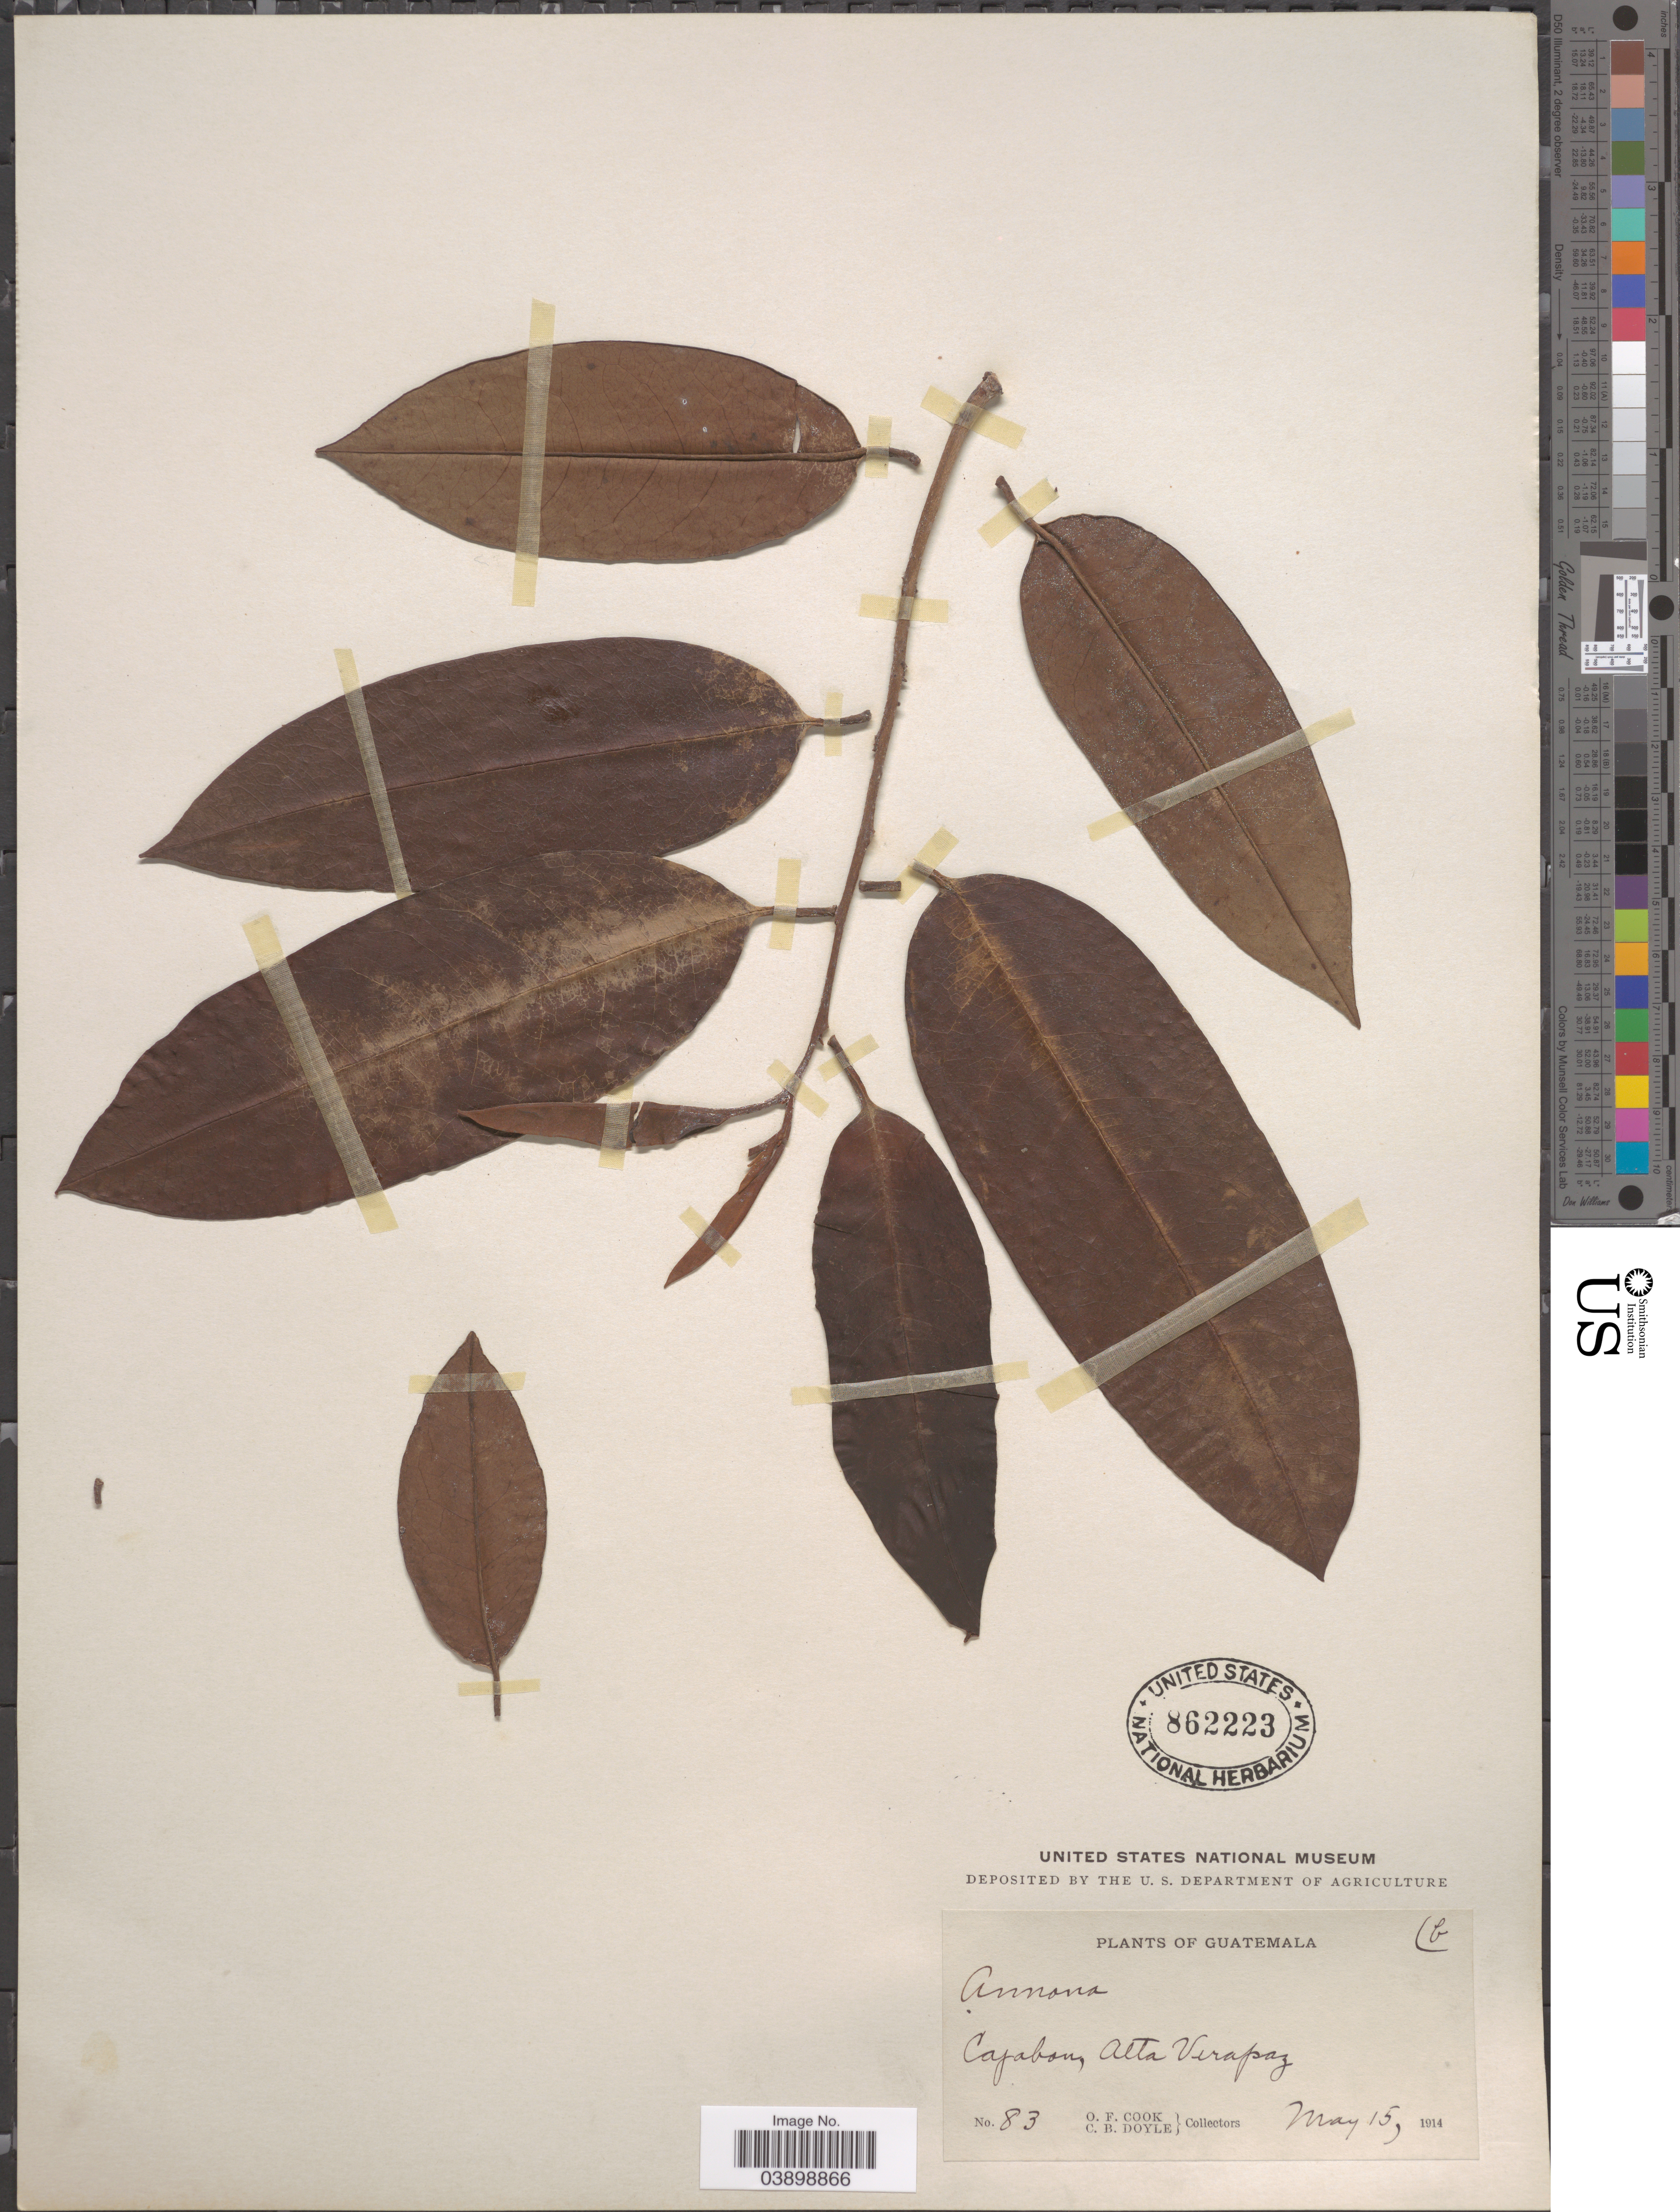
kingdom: Plantae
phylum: Tracheophyta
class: Magnoliopsida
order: Magnoliales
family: Annonaceae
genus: Annona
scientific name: Annona sp.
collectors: O. F. Cook & C. Doyle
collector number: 83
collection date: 1914-05-15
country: Guatemala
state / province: Alta Verapaz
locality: Cajabou.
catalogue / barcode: US 862223